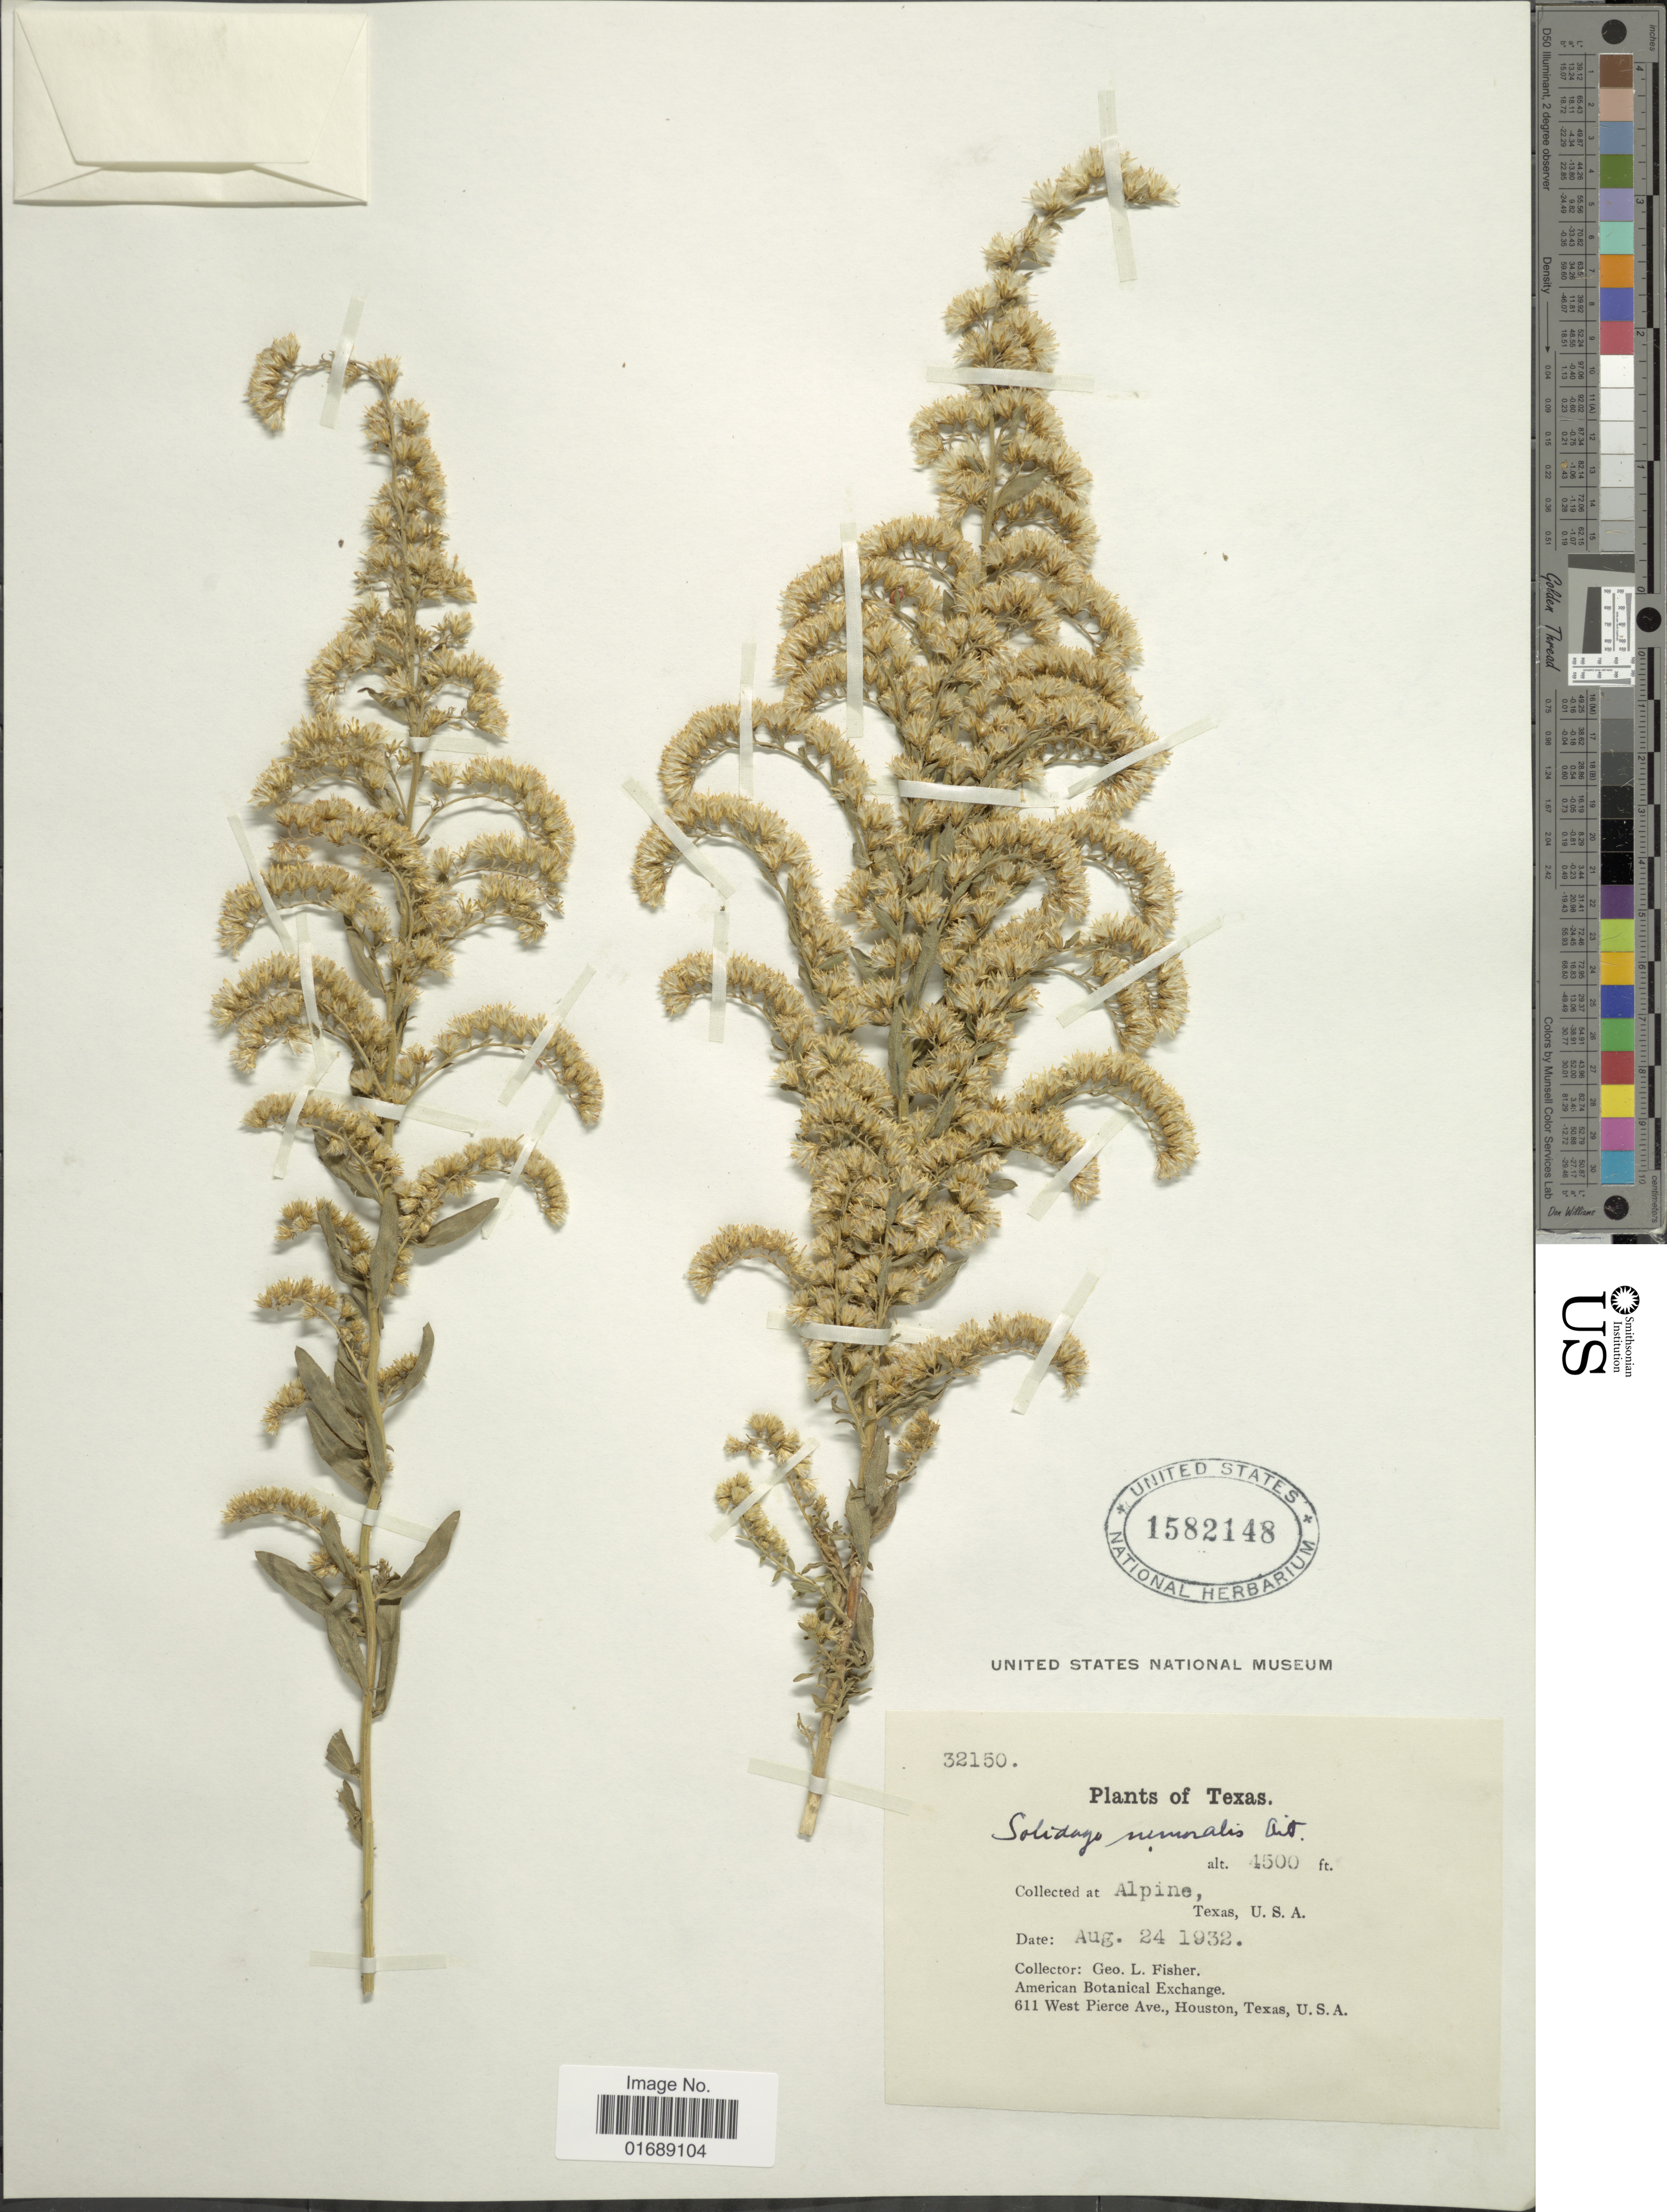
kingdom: Plantae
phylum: Tracheophyta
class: Magnoliopsida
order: Asterales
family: Asteraceae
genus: Solidago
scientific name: Solidago nemoralis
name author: Aiton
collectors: G. L. Fisher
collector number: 32150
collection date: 1932-08-24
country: United States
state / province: Texas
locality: Alpine,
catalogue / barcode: US 1582148